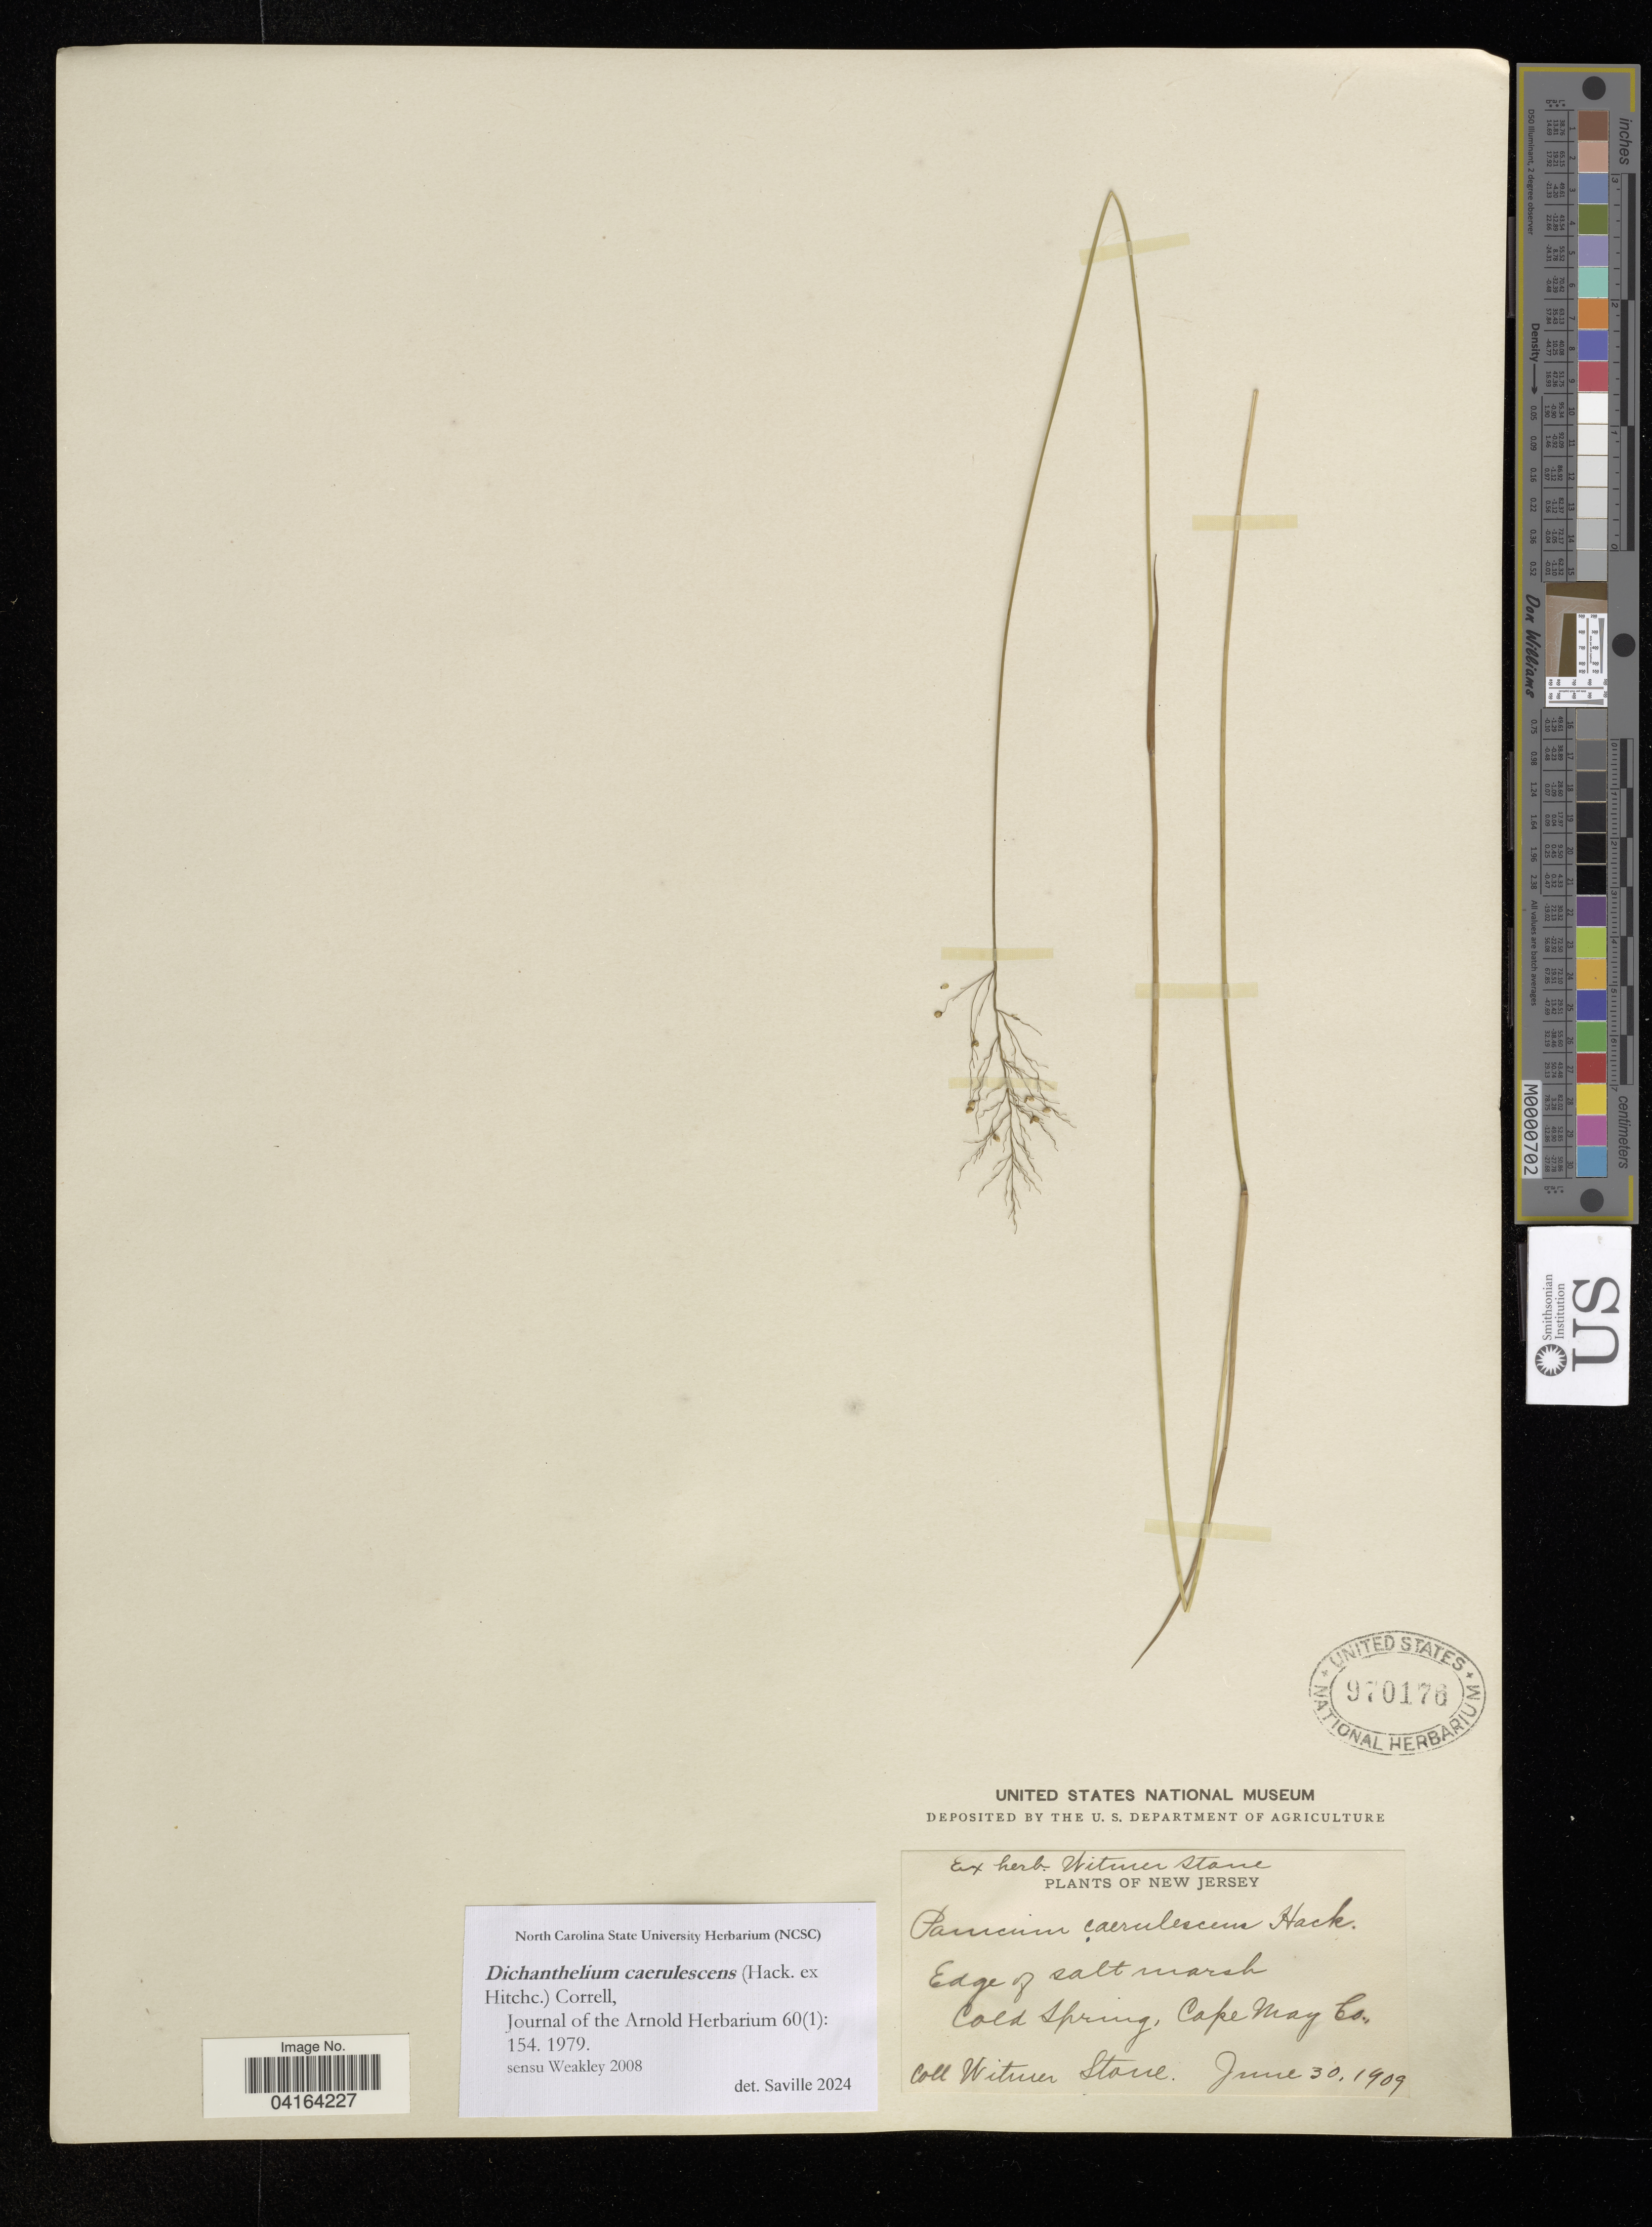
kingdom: Plantae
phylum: Tracheophyta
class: Liliopsida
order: Poales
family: Poaceae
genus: Dichanthelium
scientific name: Dichanthelium caerulescens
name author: (Hack. ex Hitchc.) Correll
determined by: Saville, A. C., (NCSC), North Carolina State University (UNITED STATES)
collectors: W. Stone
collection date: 1909-06-30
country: United States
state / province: New Jersey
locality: Edge of salt marsh. Cold spring, Cape May Co.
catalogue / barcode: US 970176